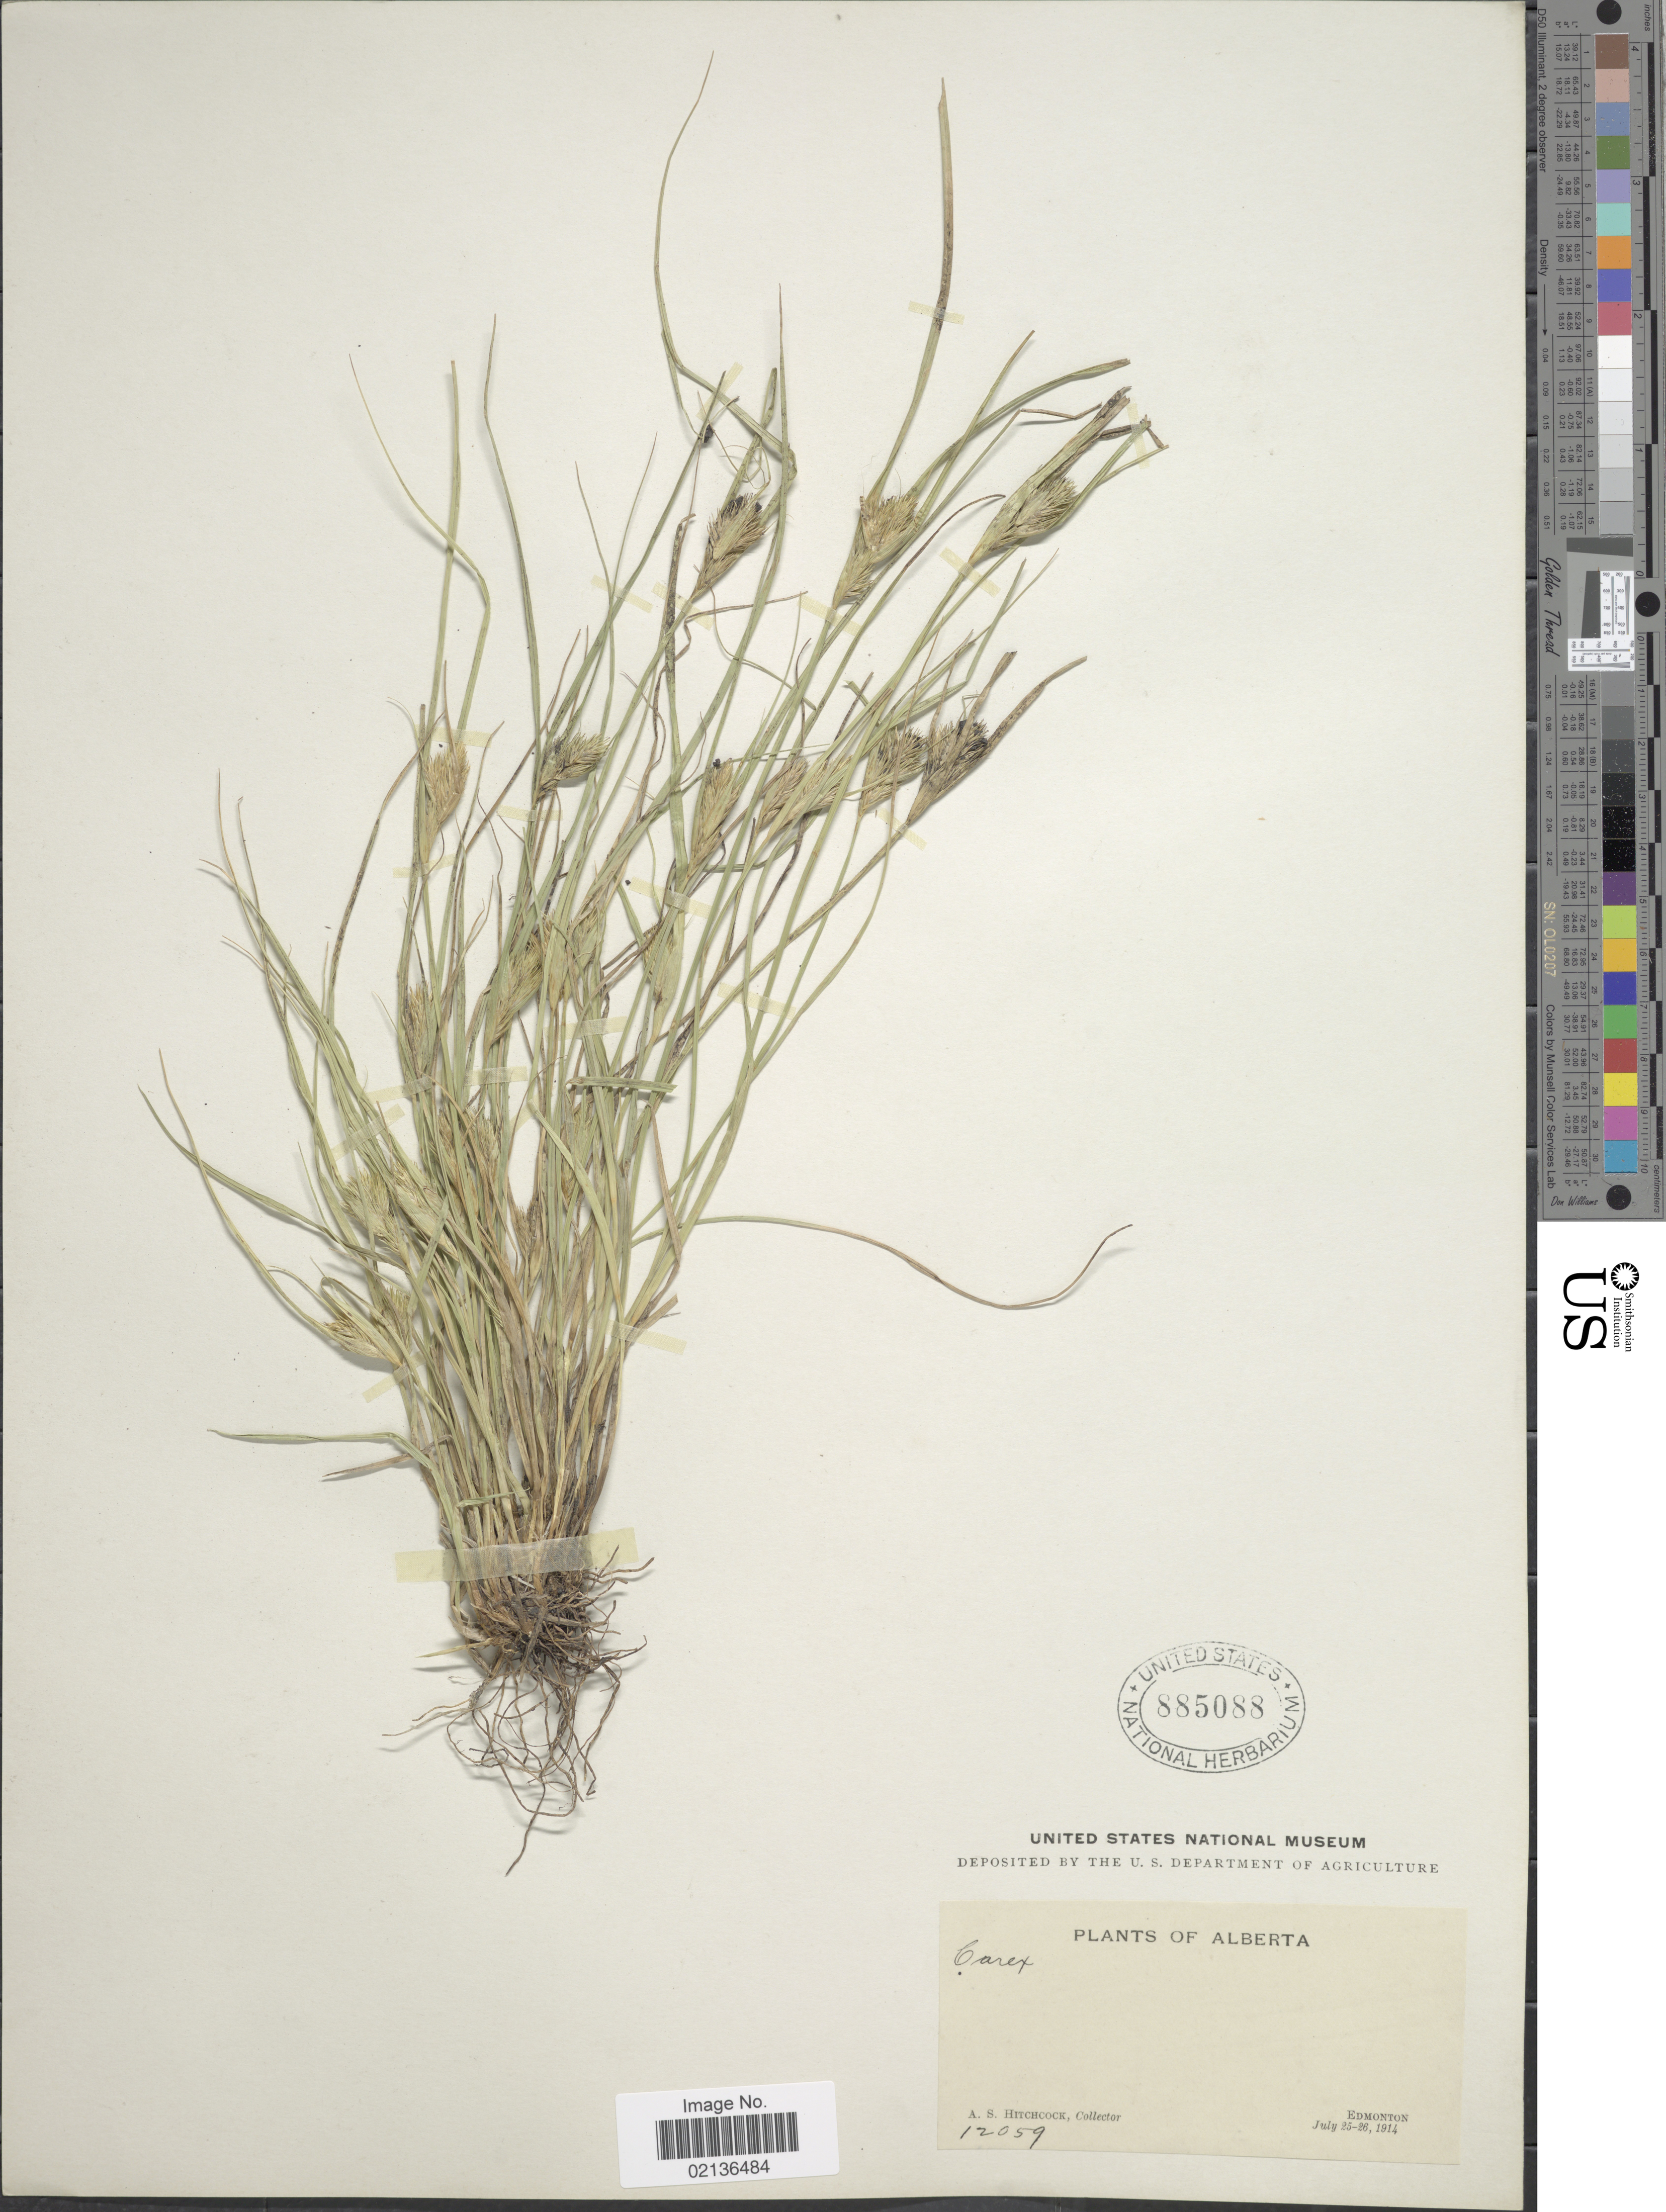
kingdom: Plantae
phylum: Tracheophyta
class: Liliopsida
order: Poales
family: Cyperaceae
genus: Carex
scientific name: Carex sychnocephala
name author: J. Carey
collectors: A. S. Hitchcock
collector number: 12059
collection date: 1914-07-25/1914-07-26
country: Canada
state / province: Alberta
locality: Edmonton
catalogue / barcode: US 885088